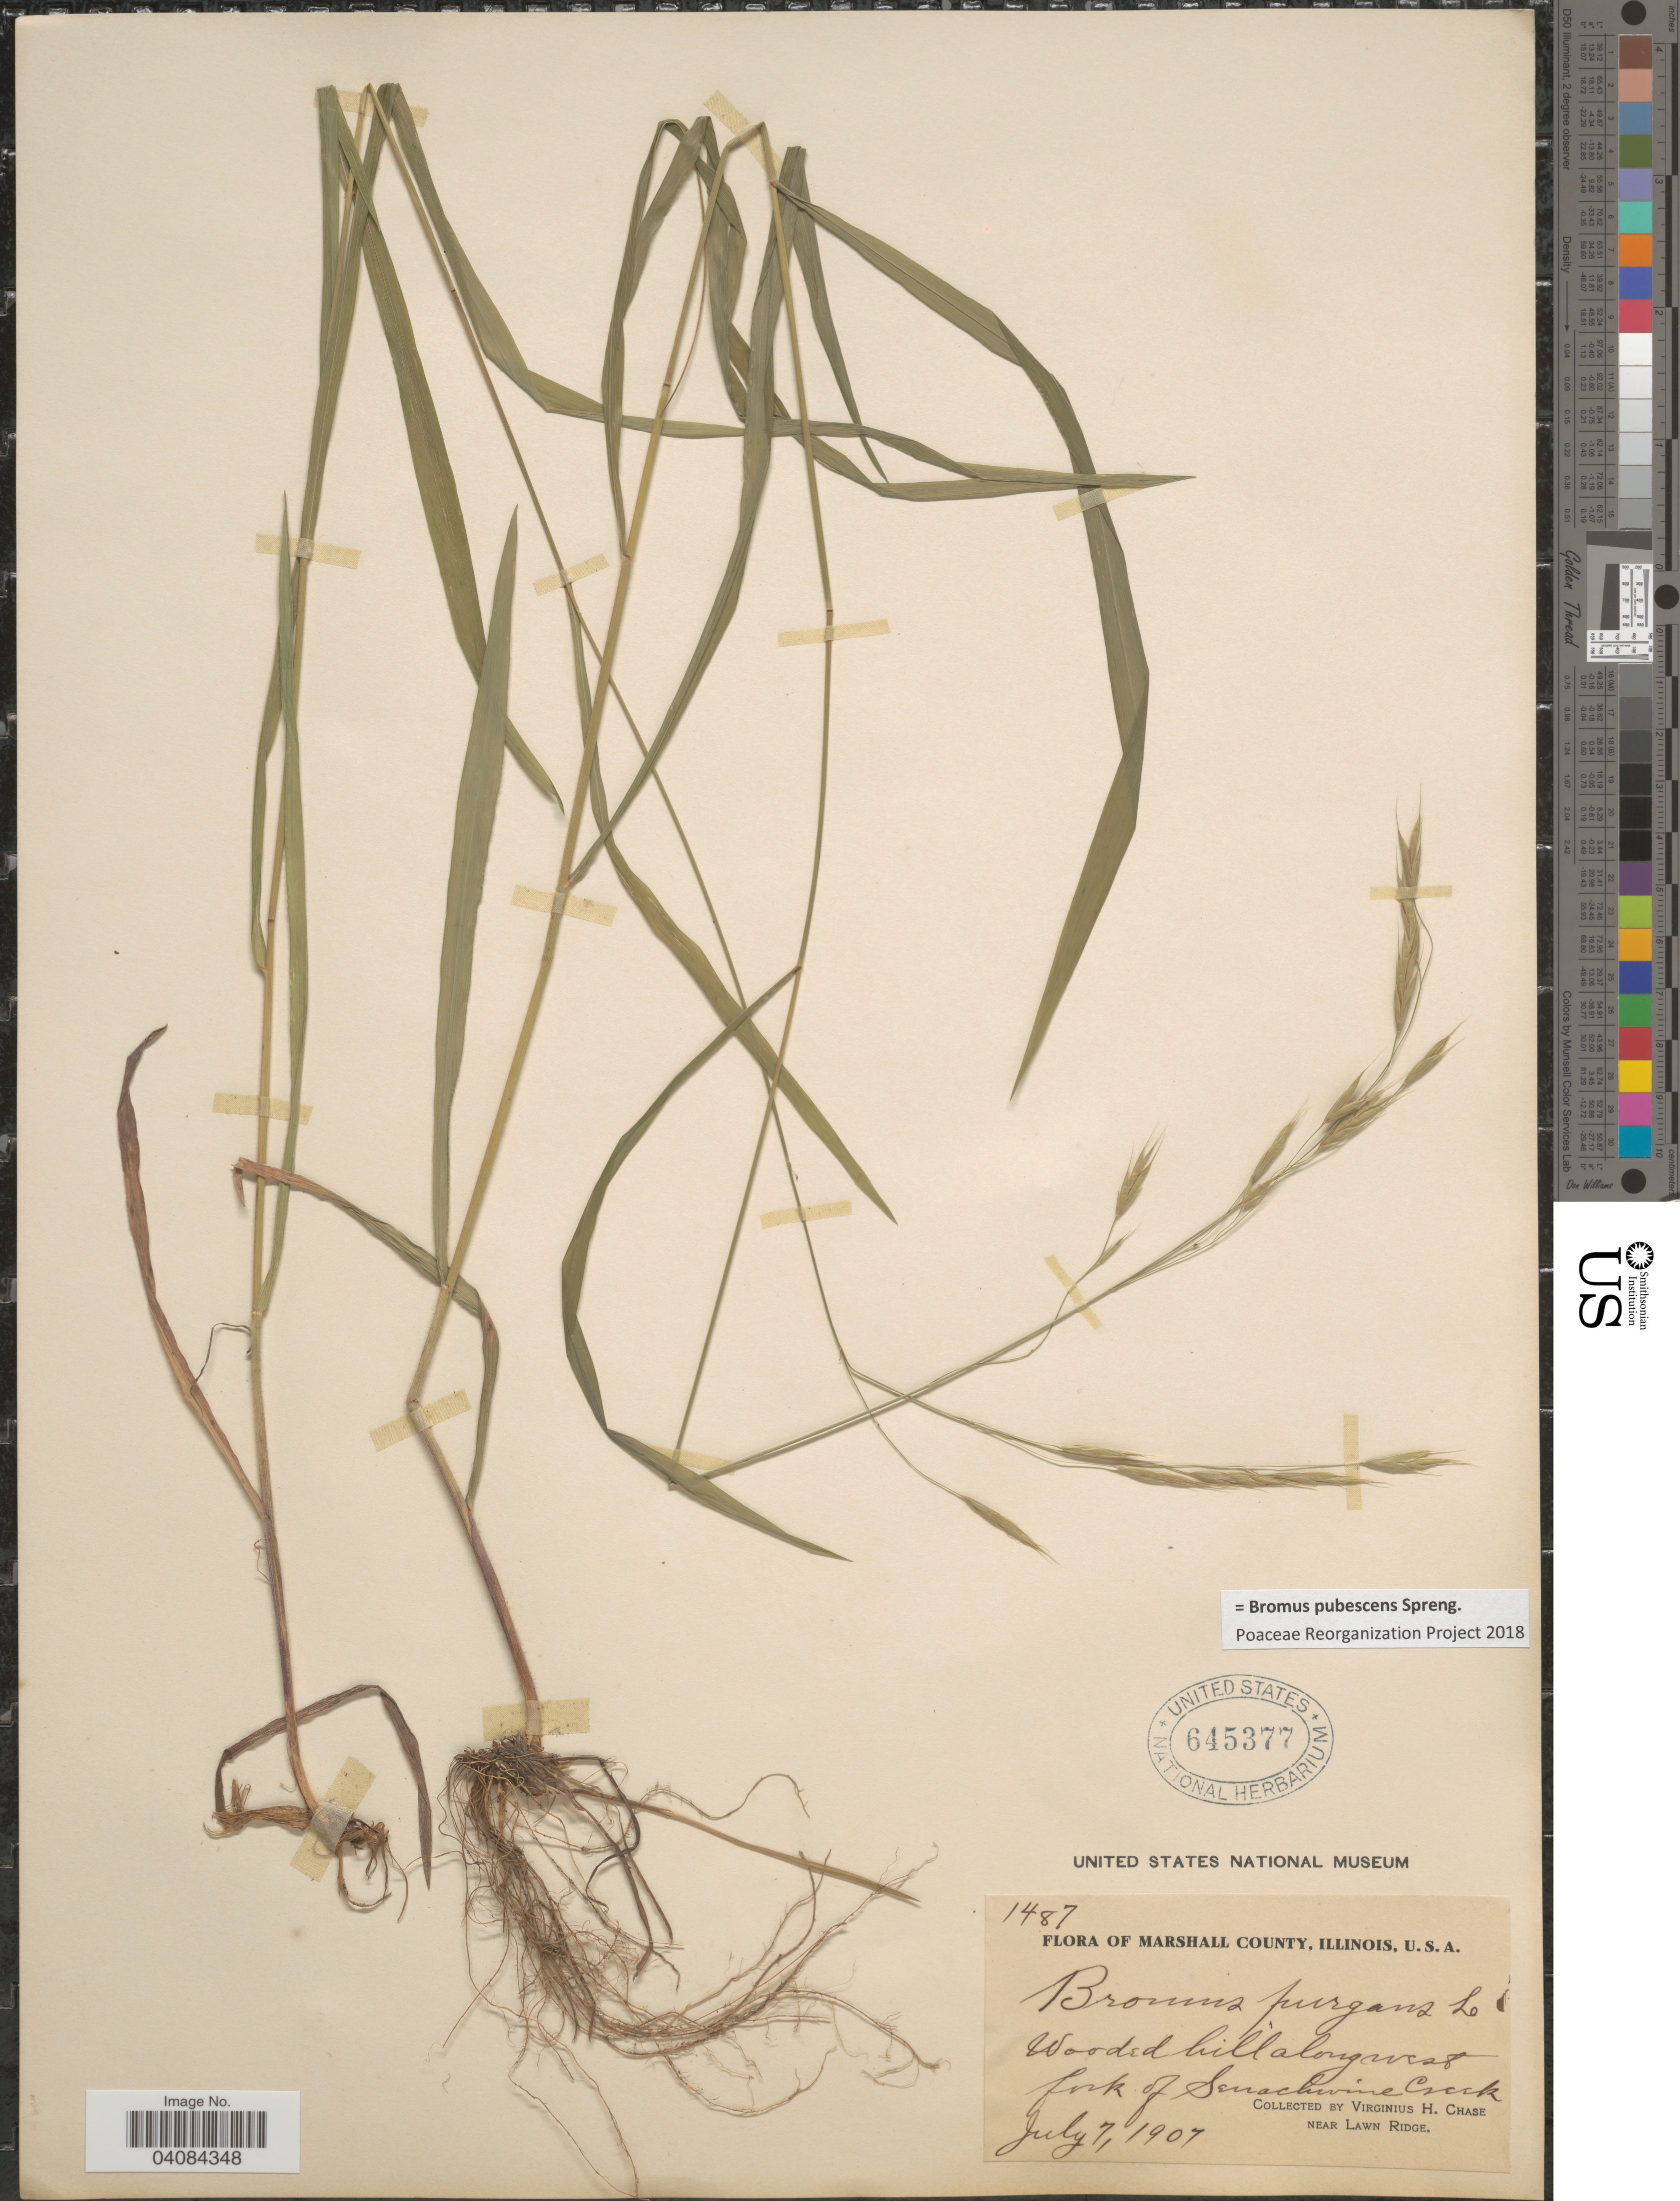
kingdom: Plantae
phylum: Tracheophyta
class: Liliopsida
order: Poales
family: Poaceae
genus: Bromus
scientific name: Bromus pubescens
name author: Muhl. ex Willd.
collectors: V. H. Chase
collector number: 1487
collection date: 1907-07-07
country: United States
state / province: Illinois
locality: Marshall County. Wooded hill along west fork of Senachwine Creek.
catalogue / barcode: US 645377